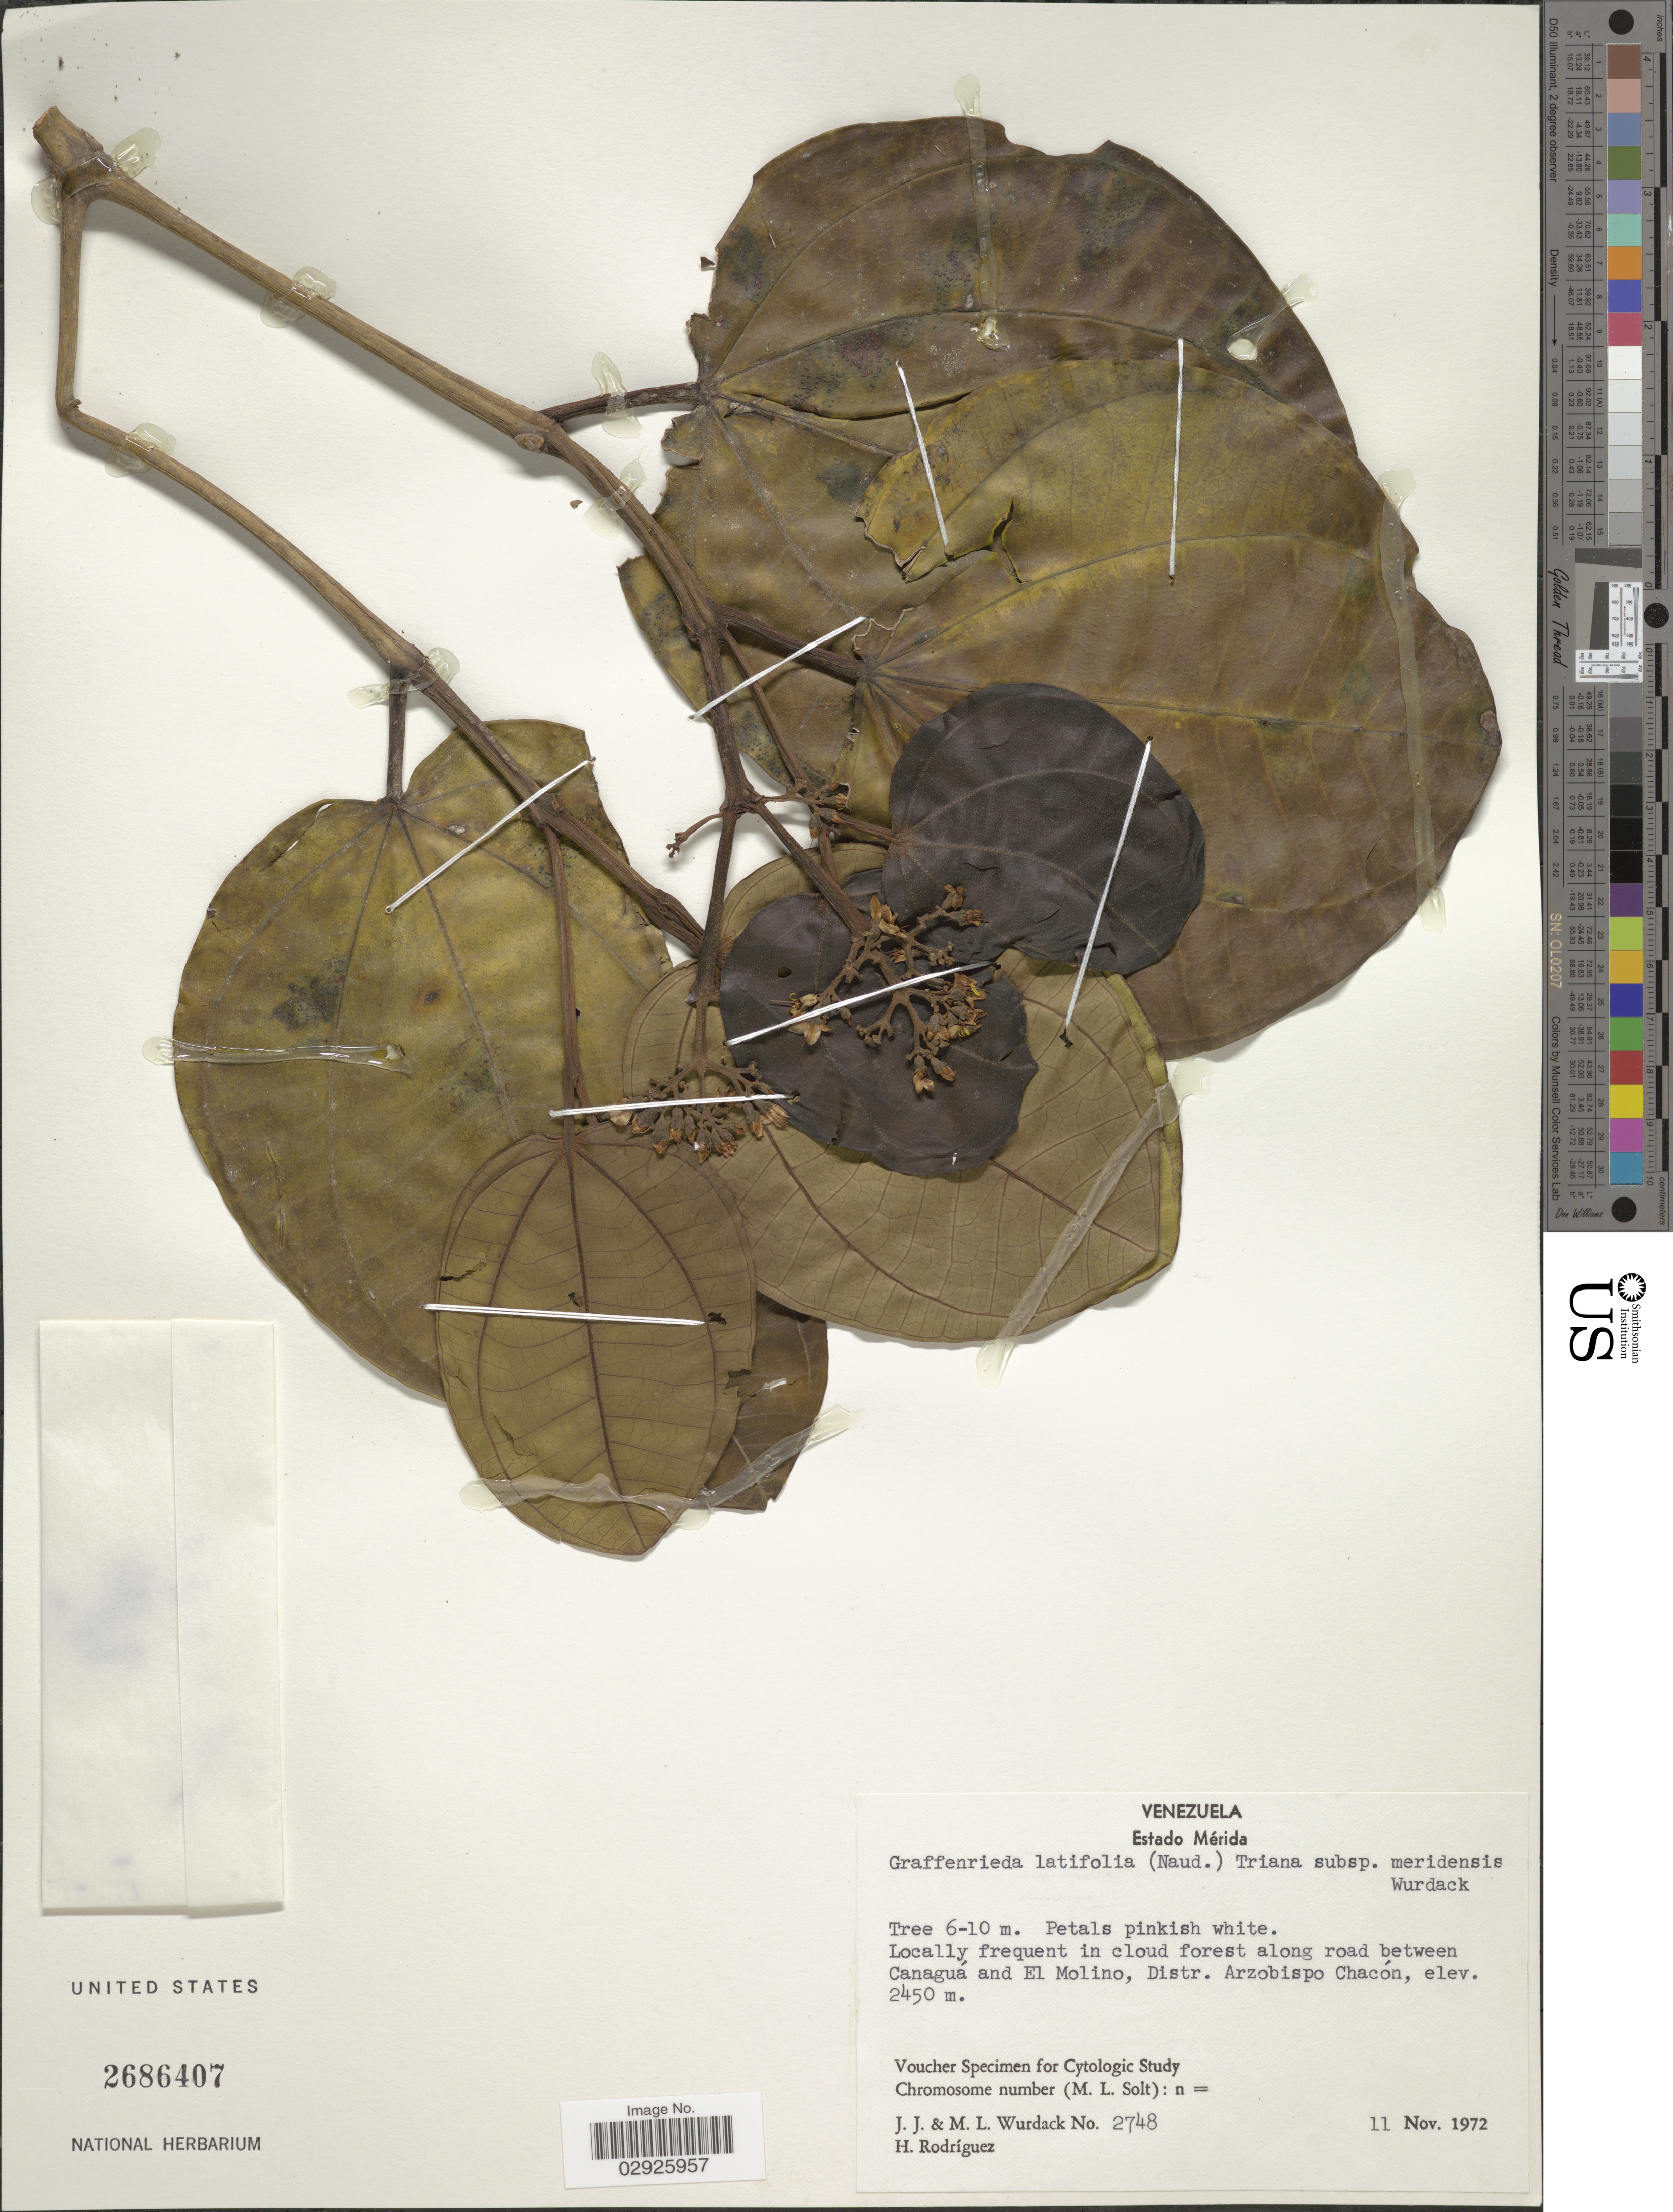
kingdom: Plantae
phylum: Tracheophyta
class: Magnoliopsida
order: Myrtales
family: Melastomataceae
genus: Graffenrieda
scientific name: Graffenrieda latifolia subsp. meridensis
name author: Wurdack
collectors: J. J. Wurdack, M. L. Wurdack & H. Rodríguez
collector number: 2748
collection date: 1972-11-11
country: Venezuela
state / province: Mérida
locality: Along road between Canagua and El Molino, Distr. Arzobispo Chacón.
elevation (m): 2450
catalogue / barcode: US 2686407